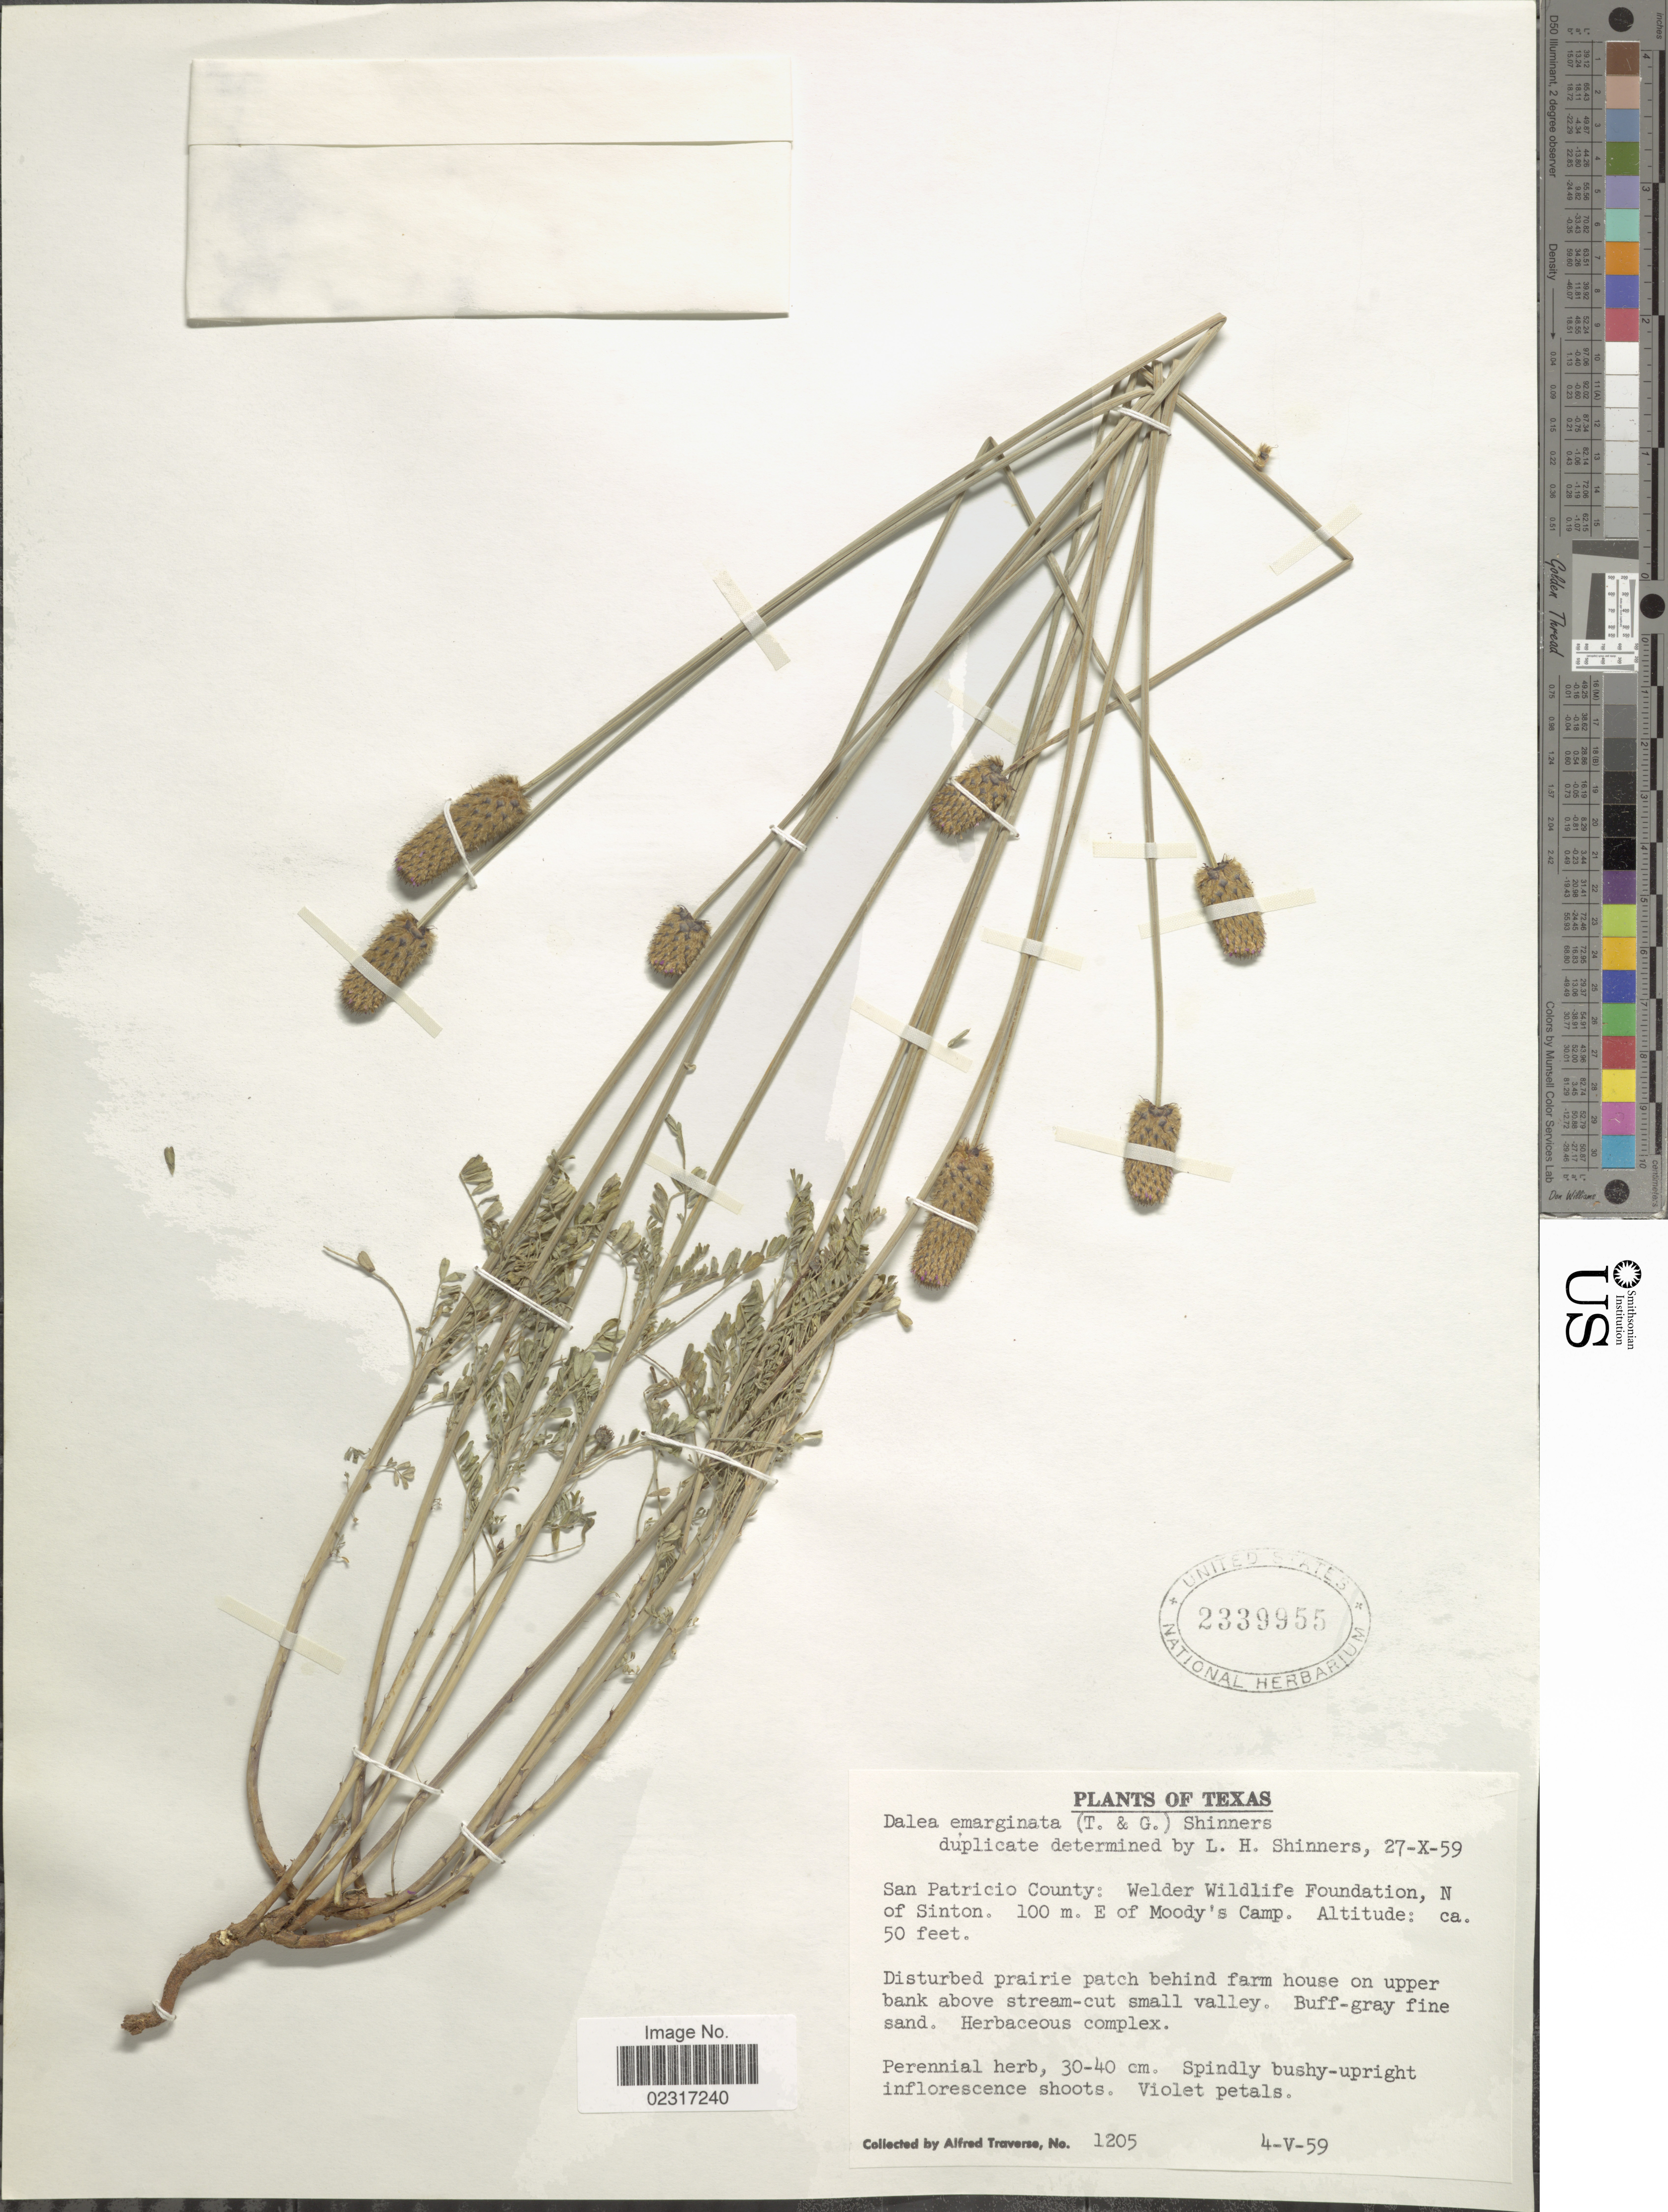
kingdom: Plantae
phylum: Tracheophyta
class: Magnoliopsida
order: Fabales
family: Fabaceae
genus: Dalea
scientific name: Dalea emarginata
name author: (Torr. & A. Gray) Shinners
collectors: A. Traverse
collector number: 1205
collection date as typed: Transcribed d/m/y: 4/5/59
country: United States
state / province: Texas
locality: San Patricio County: Welder Wildlife Foundation, N of Sinton. 100 m. E of Moody's Camp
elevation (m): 15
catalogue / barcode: US 2339955